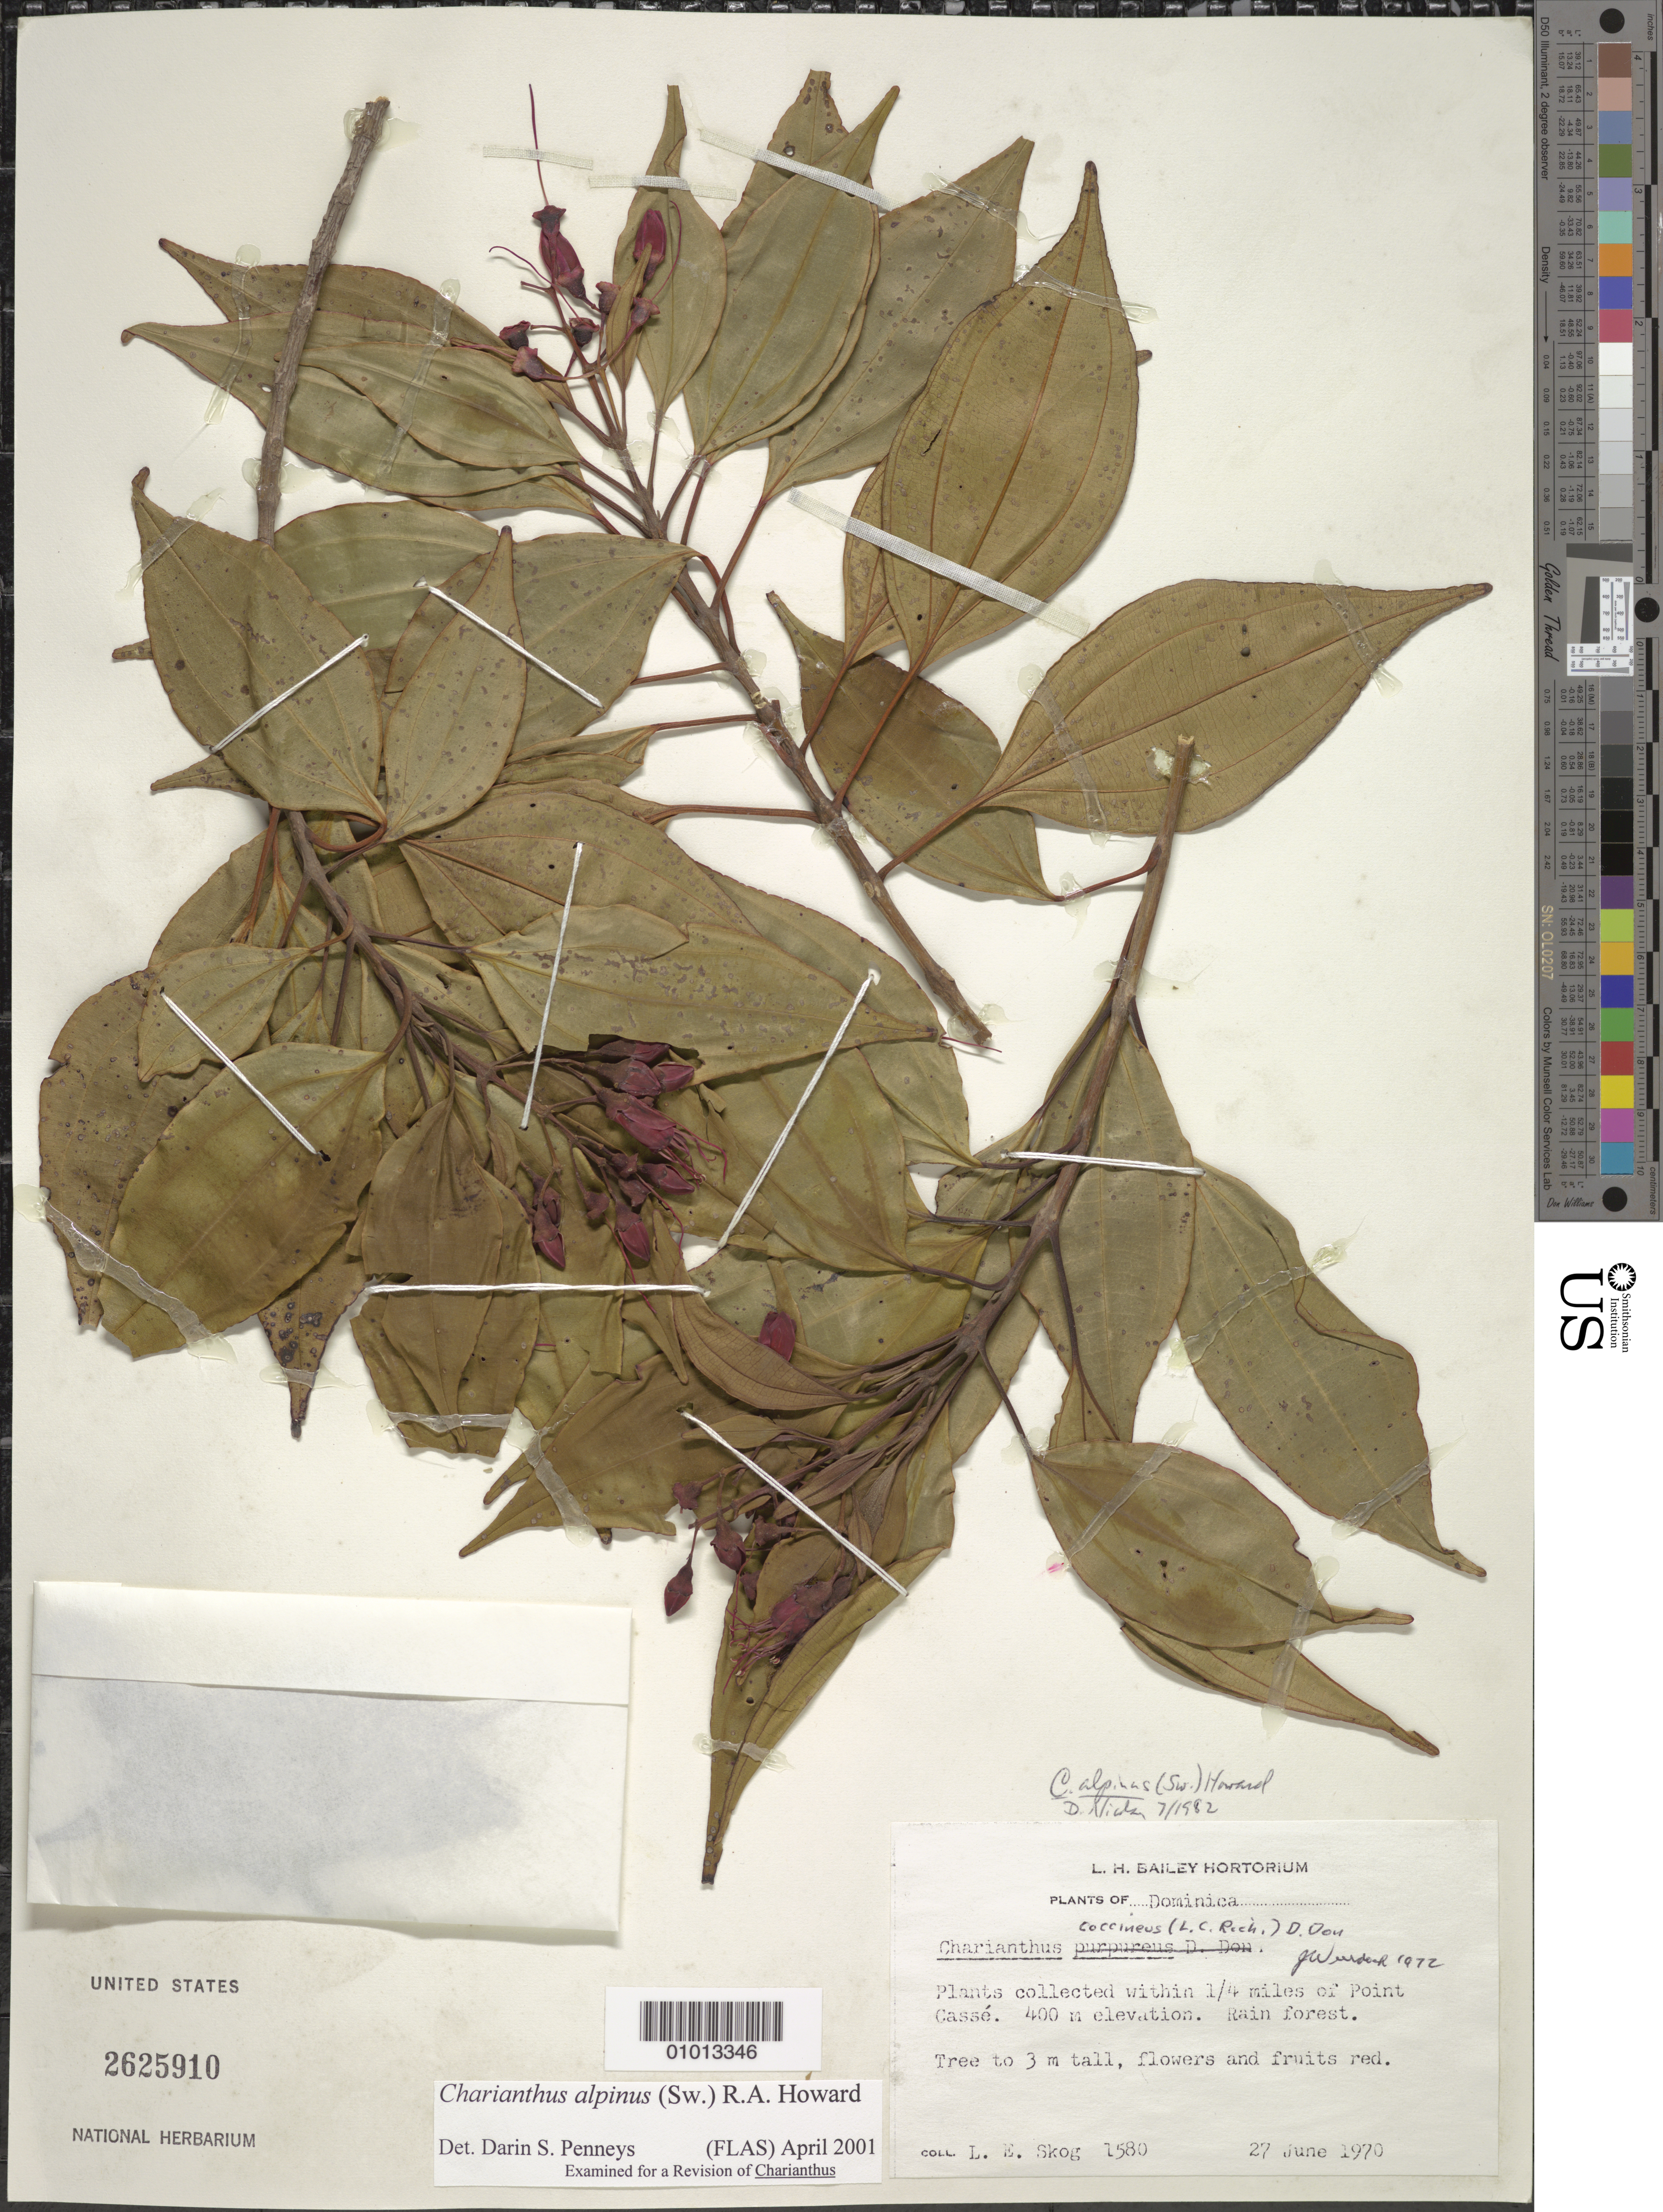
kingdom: Plantae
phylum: Tracheophyta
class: Magnoliopsida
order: Myrtales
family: Melastomataceae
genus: Charianthus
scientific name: Charianthus alpinus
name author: (Sw.) R.A. Howard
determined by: Penneys, D. S.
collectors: L. E. Skog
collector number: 1580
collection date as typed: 27 Jun 1970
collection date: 1970-06-27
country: Dominica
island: Dominica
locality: Point Cassé, within 0.25 miles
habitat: Rain forest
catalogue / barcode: US 2625910